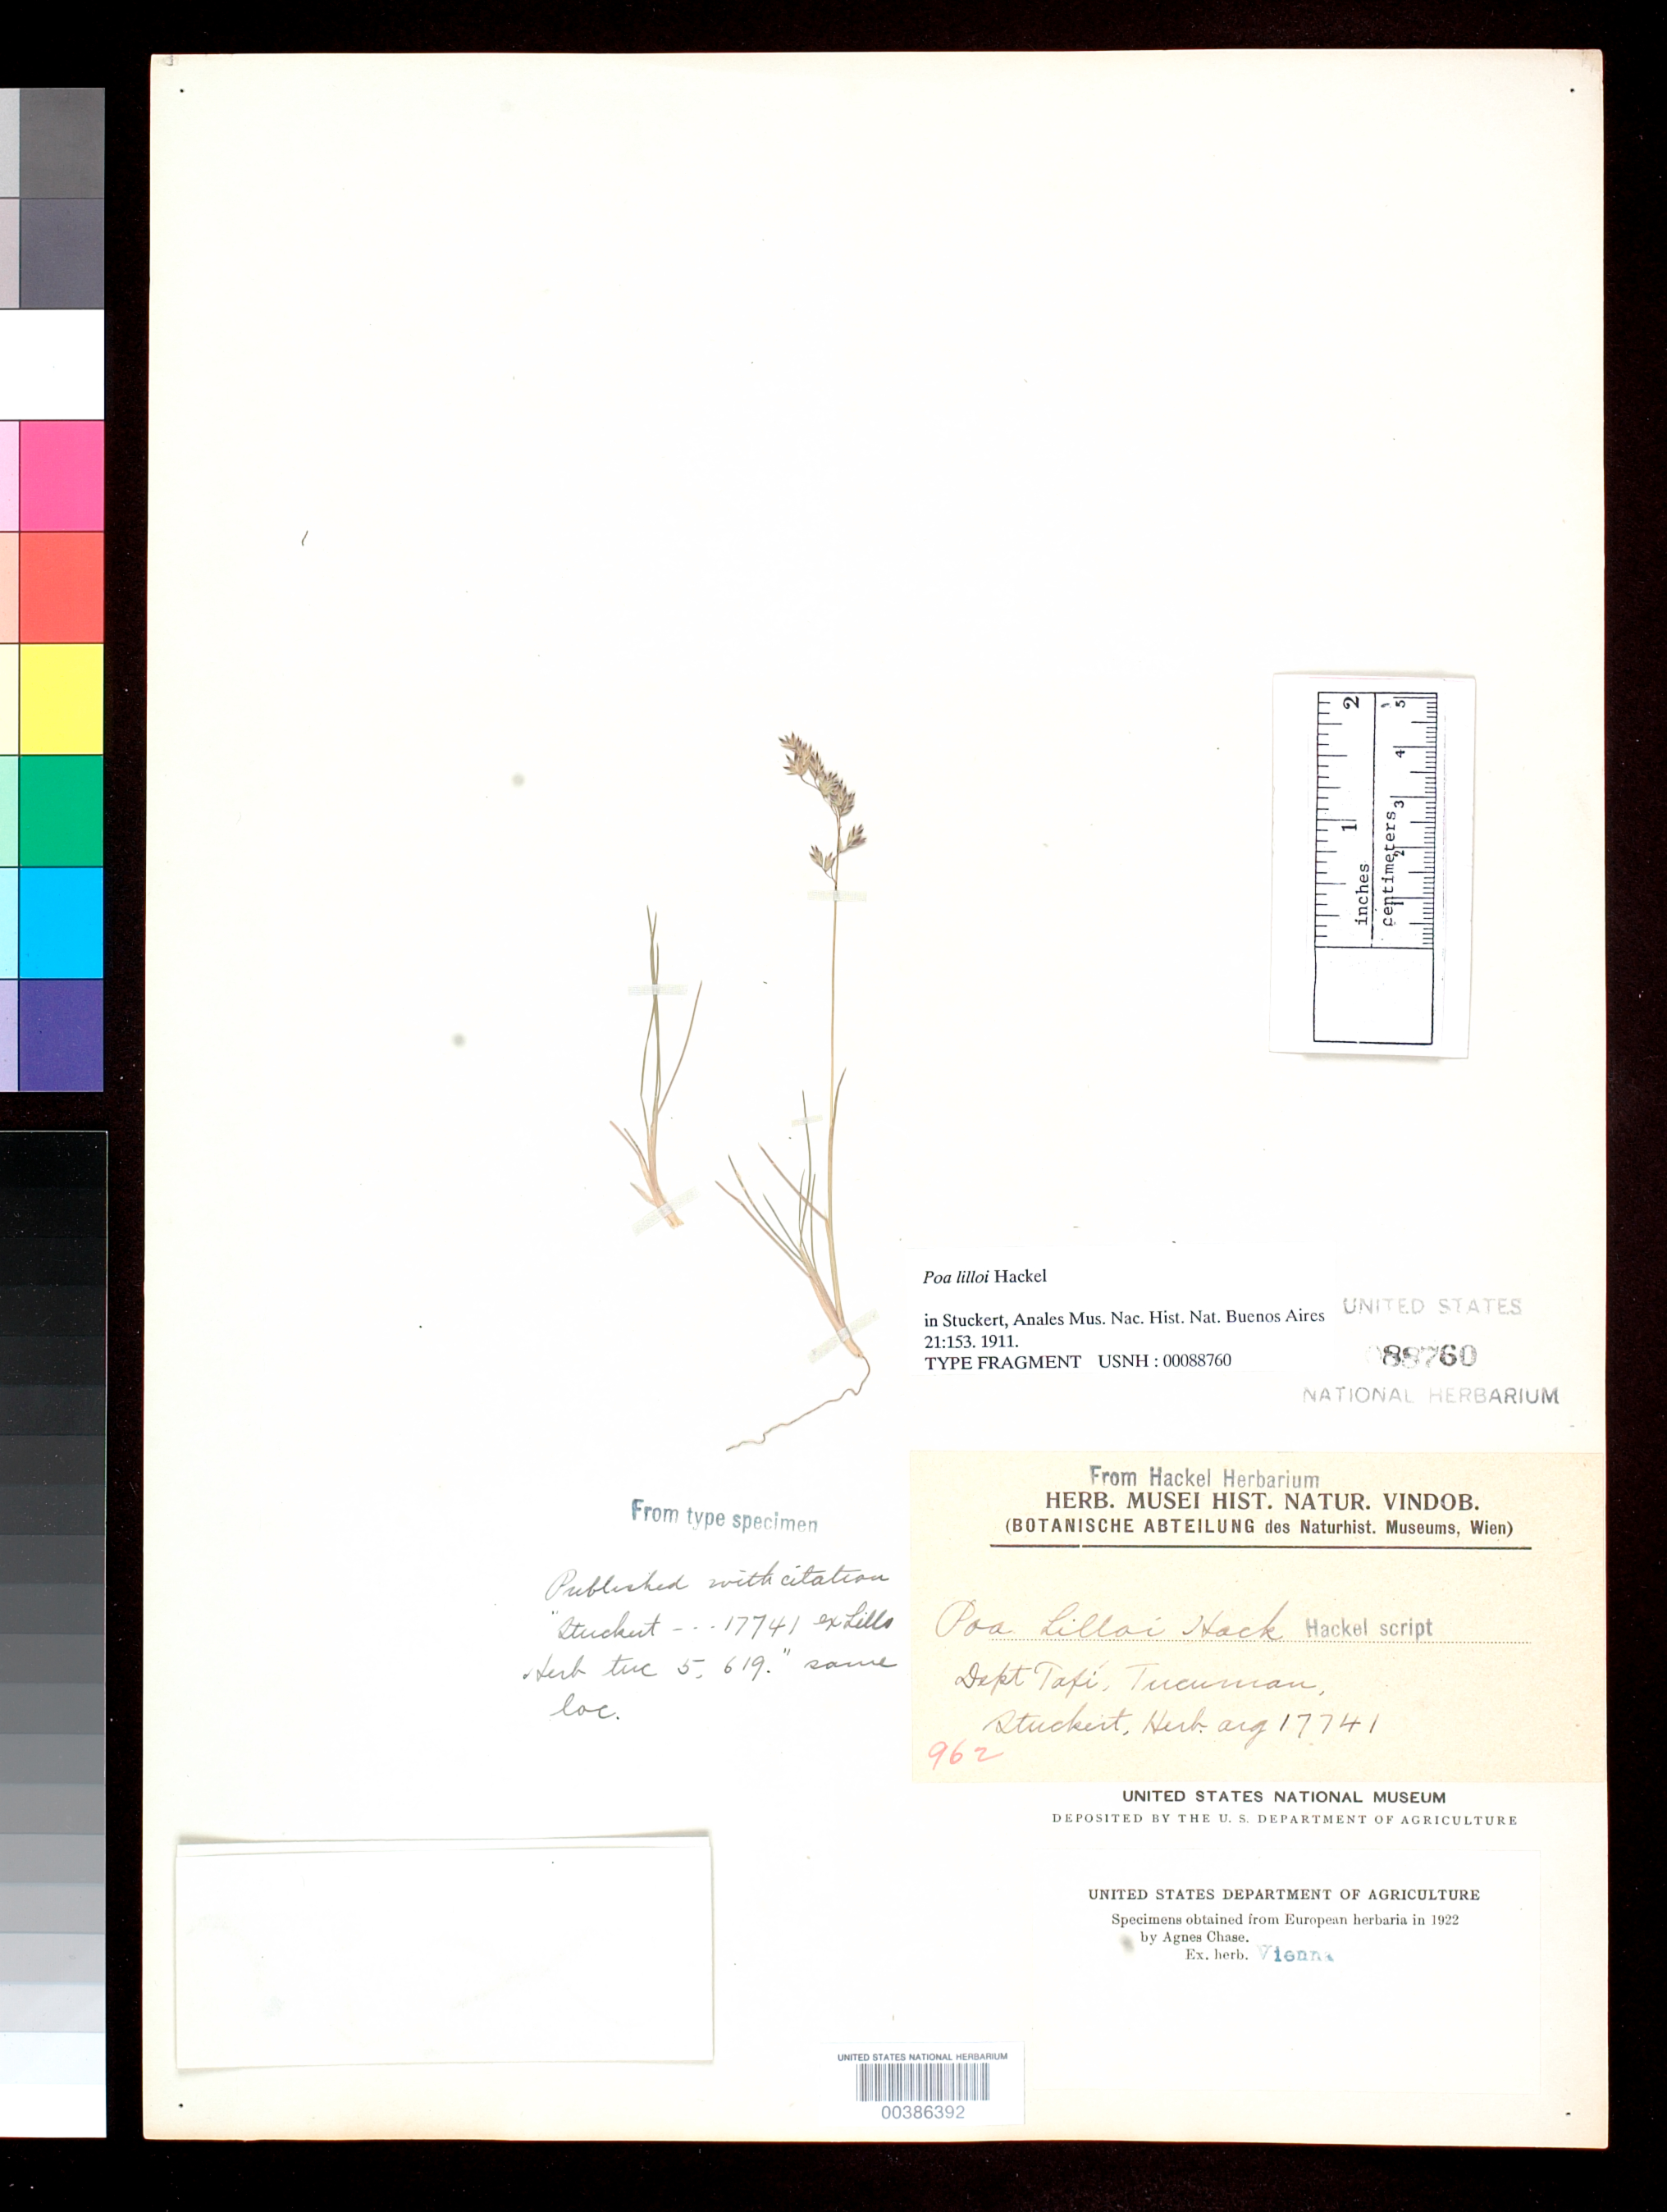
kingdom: Plantae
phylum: Tracheophyta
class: Liliopsida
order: Poales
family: Poaceae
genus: Poa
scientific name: Poa lilloi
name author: Hack. in Stuck.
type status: Isotype Fragment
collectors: M. Lillo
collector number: Stuckert 17741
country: Argentina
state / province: Tucumán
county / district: Tafí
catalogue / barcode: US 88760